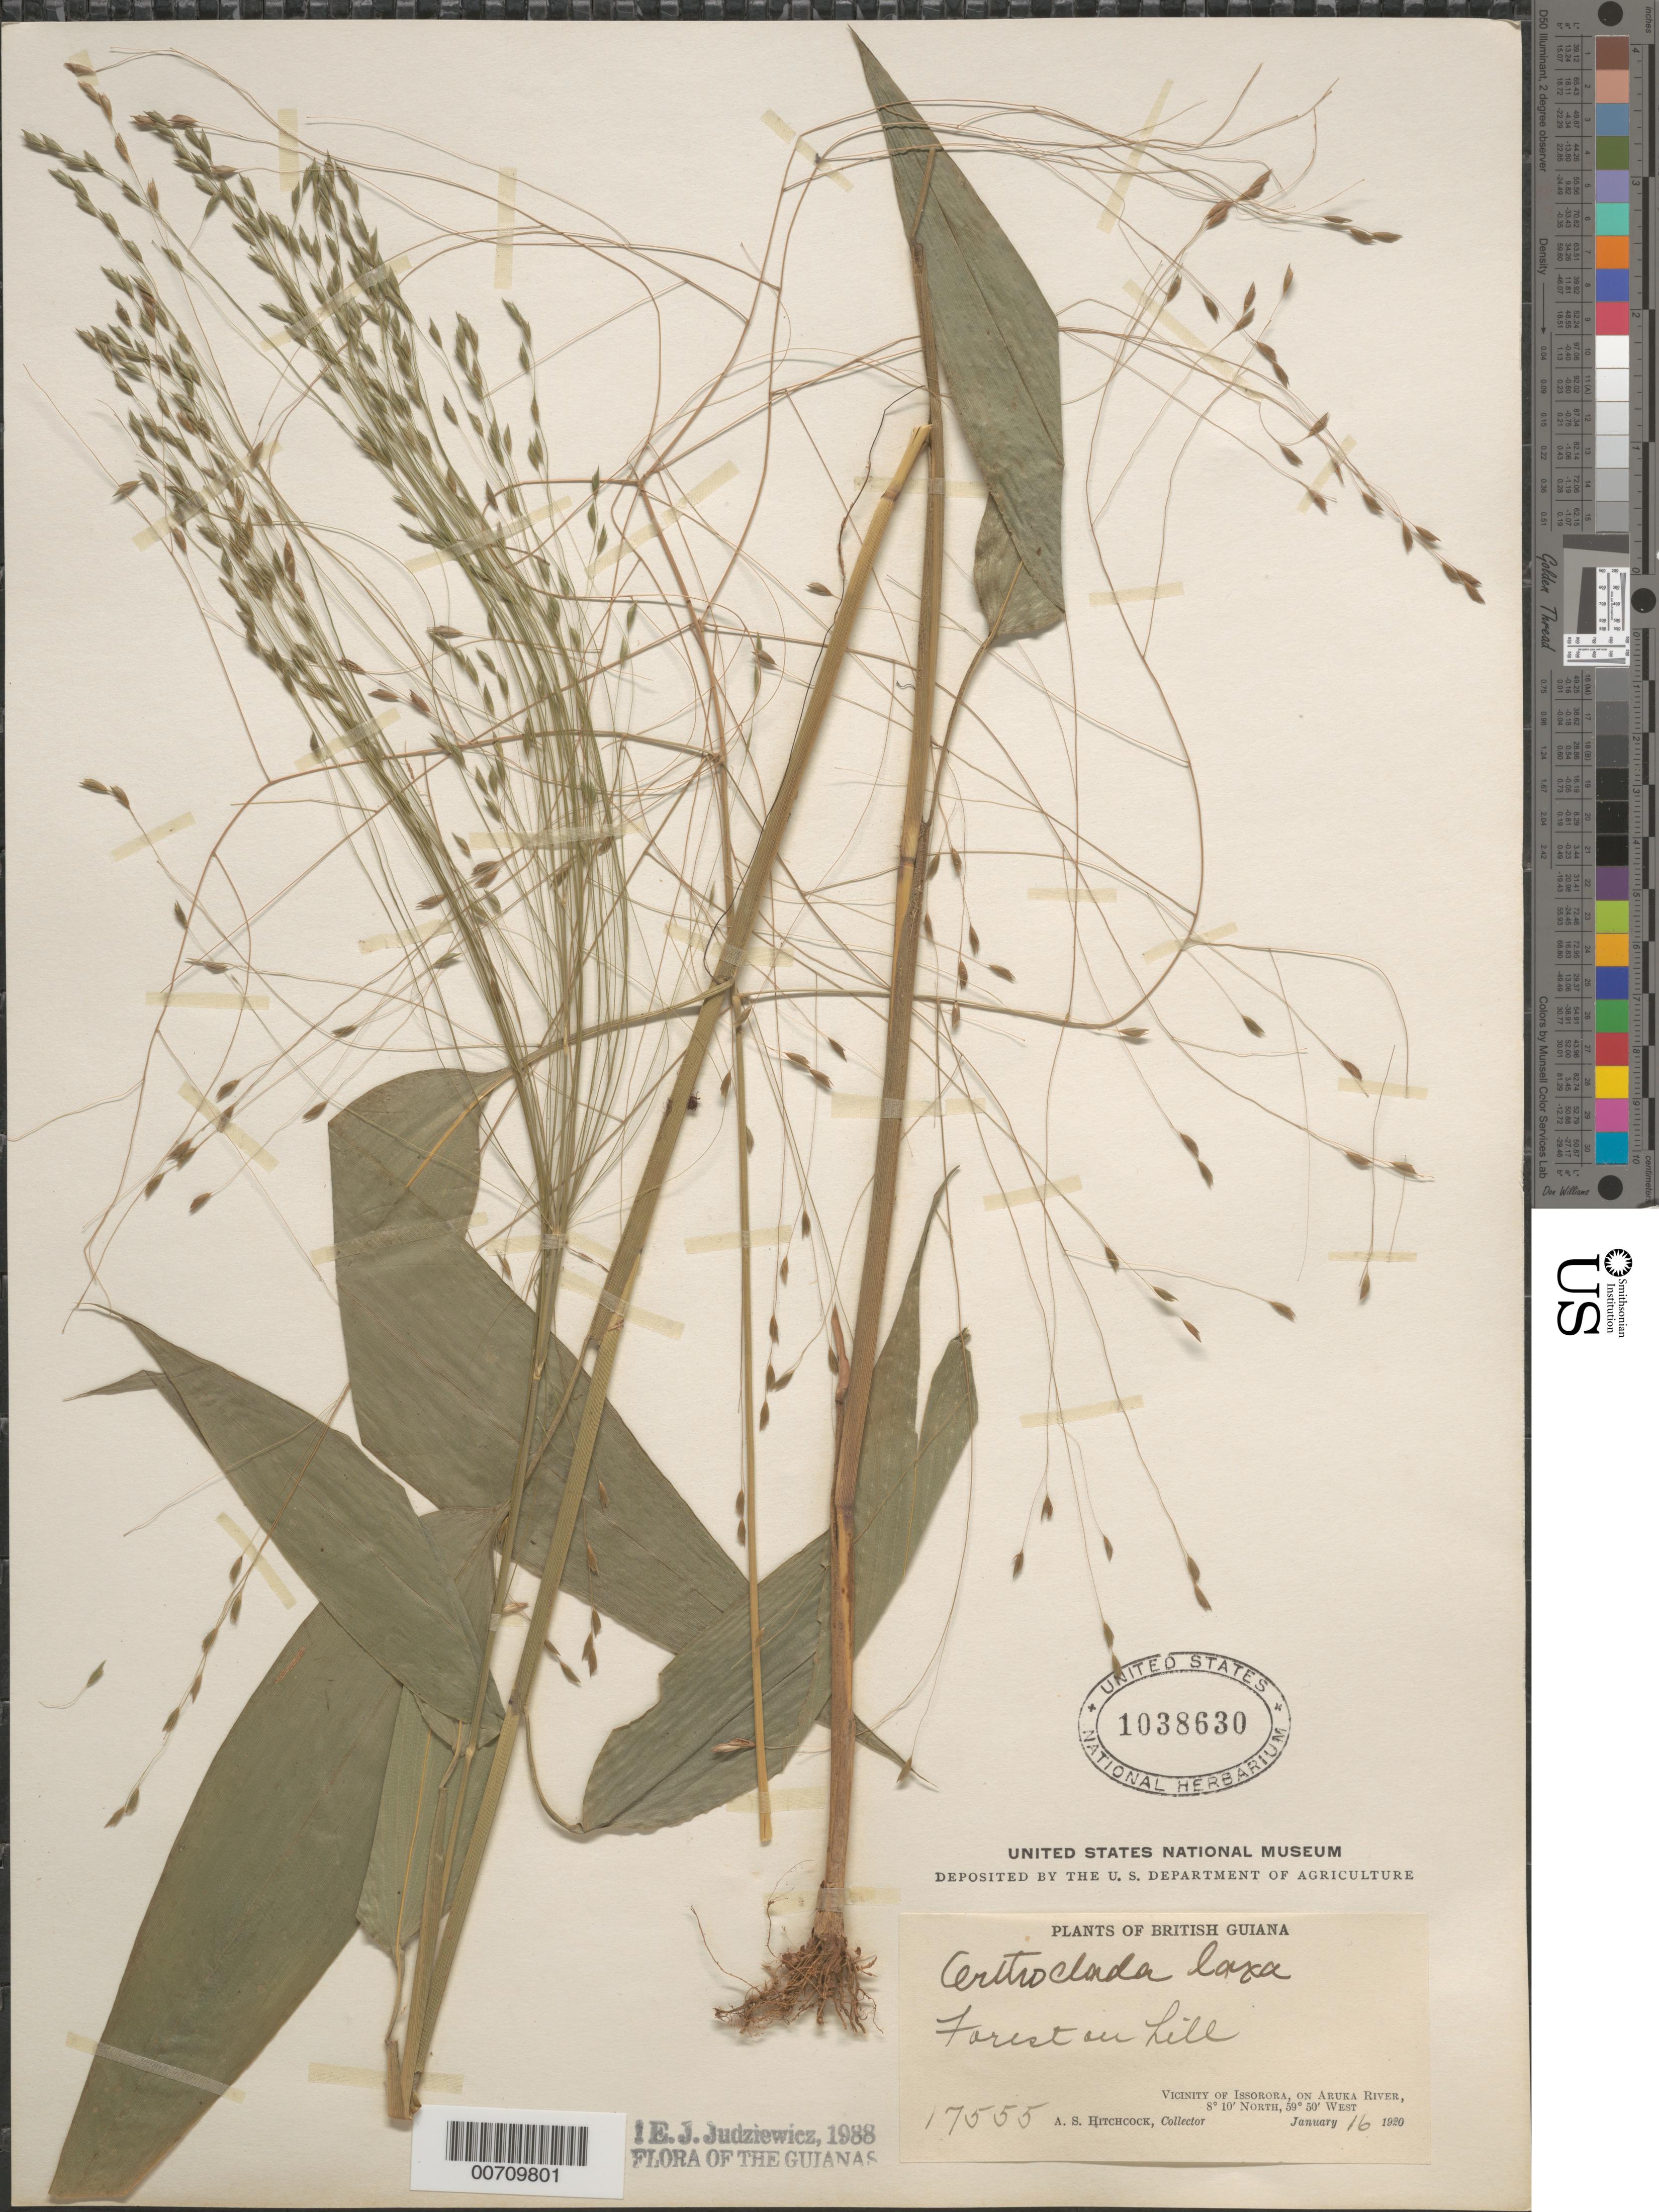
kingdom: Plantae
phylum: Tracheophyta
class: Liliopsida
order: Poales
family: Poaceae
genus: Orthoclada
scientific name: Orthoclada laxa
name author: P. Beauv.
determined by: Judziewicz, E. J.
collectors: A. S. Hitchcock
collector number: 17555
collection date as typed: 16-Jan-20 to 17-Jan-20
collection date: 1920-01-16/1920-01-17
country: Guyana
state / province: Barima-Waini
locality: Issorora, vic of, on the Aruka River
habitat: Forest on hill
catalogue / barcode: US 1038630